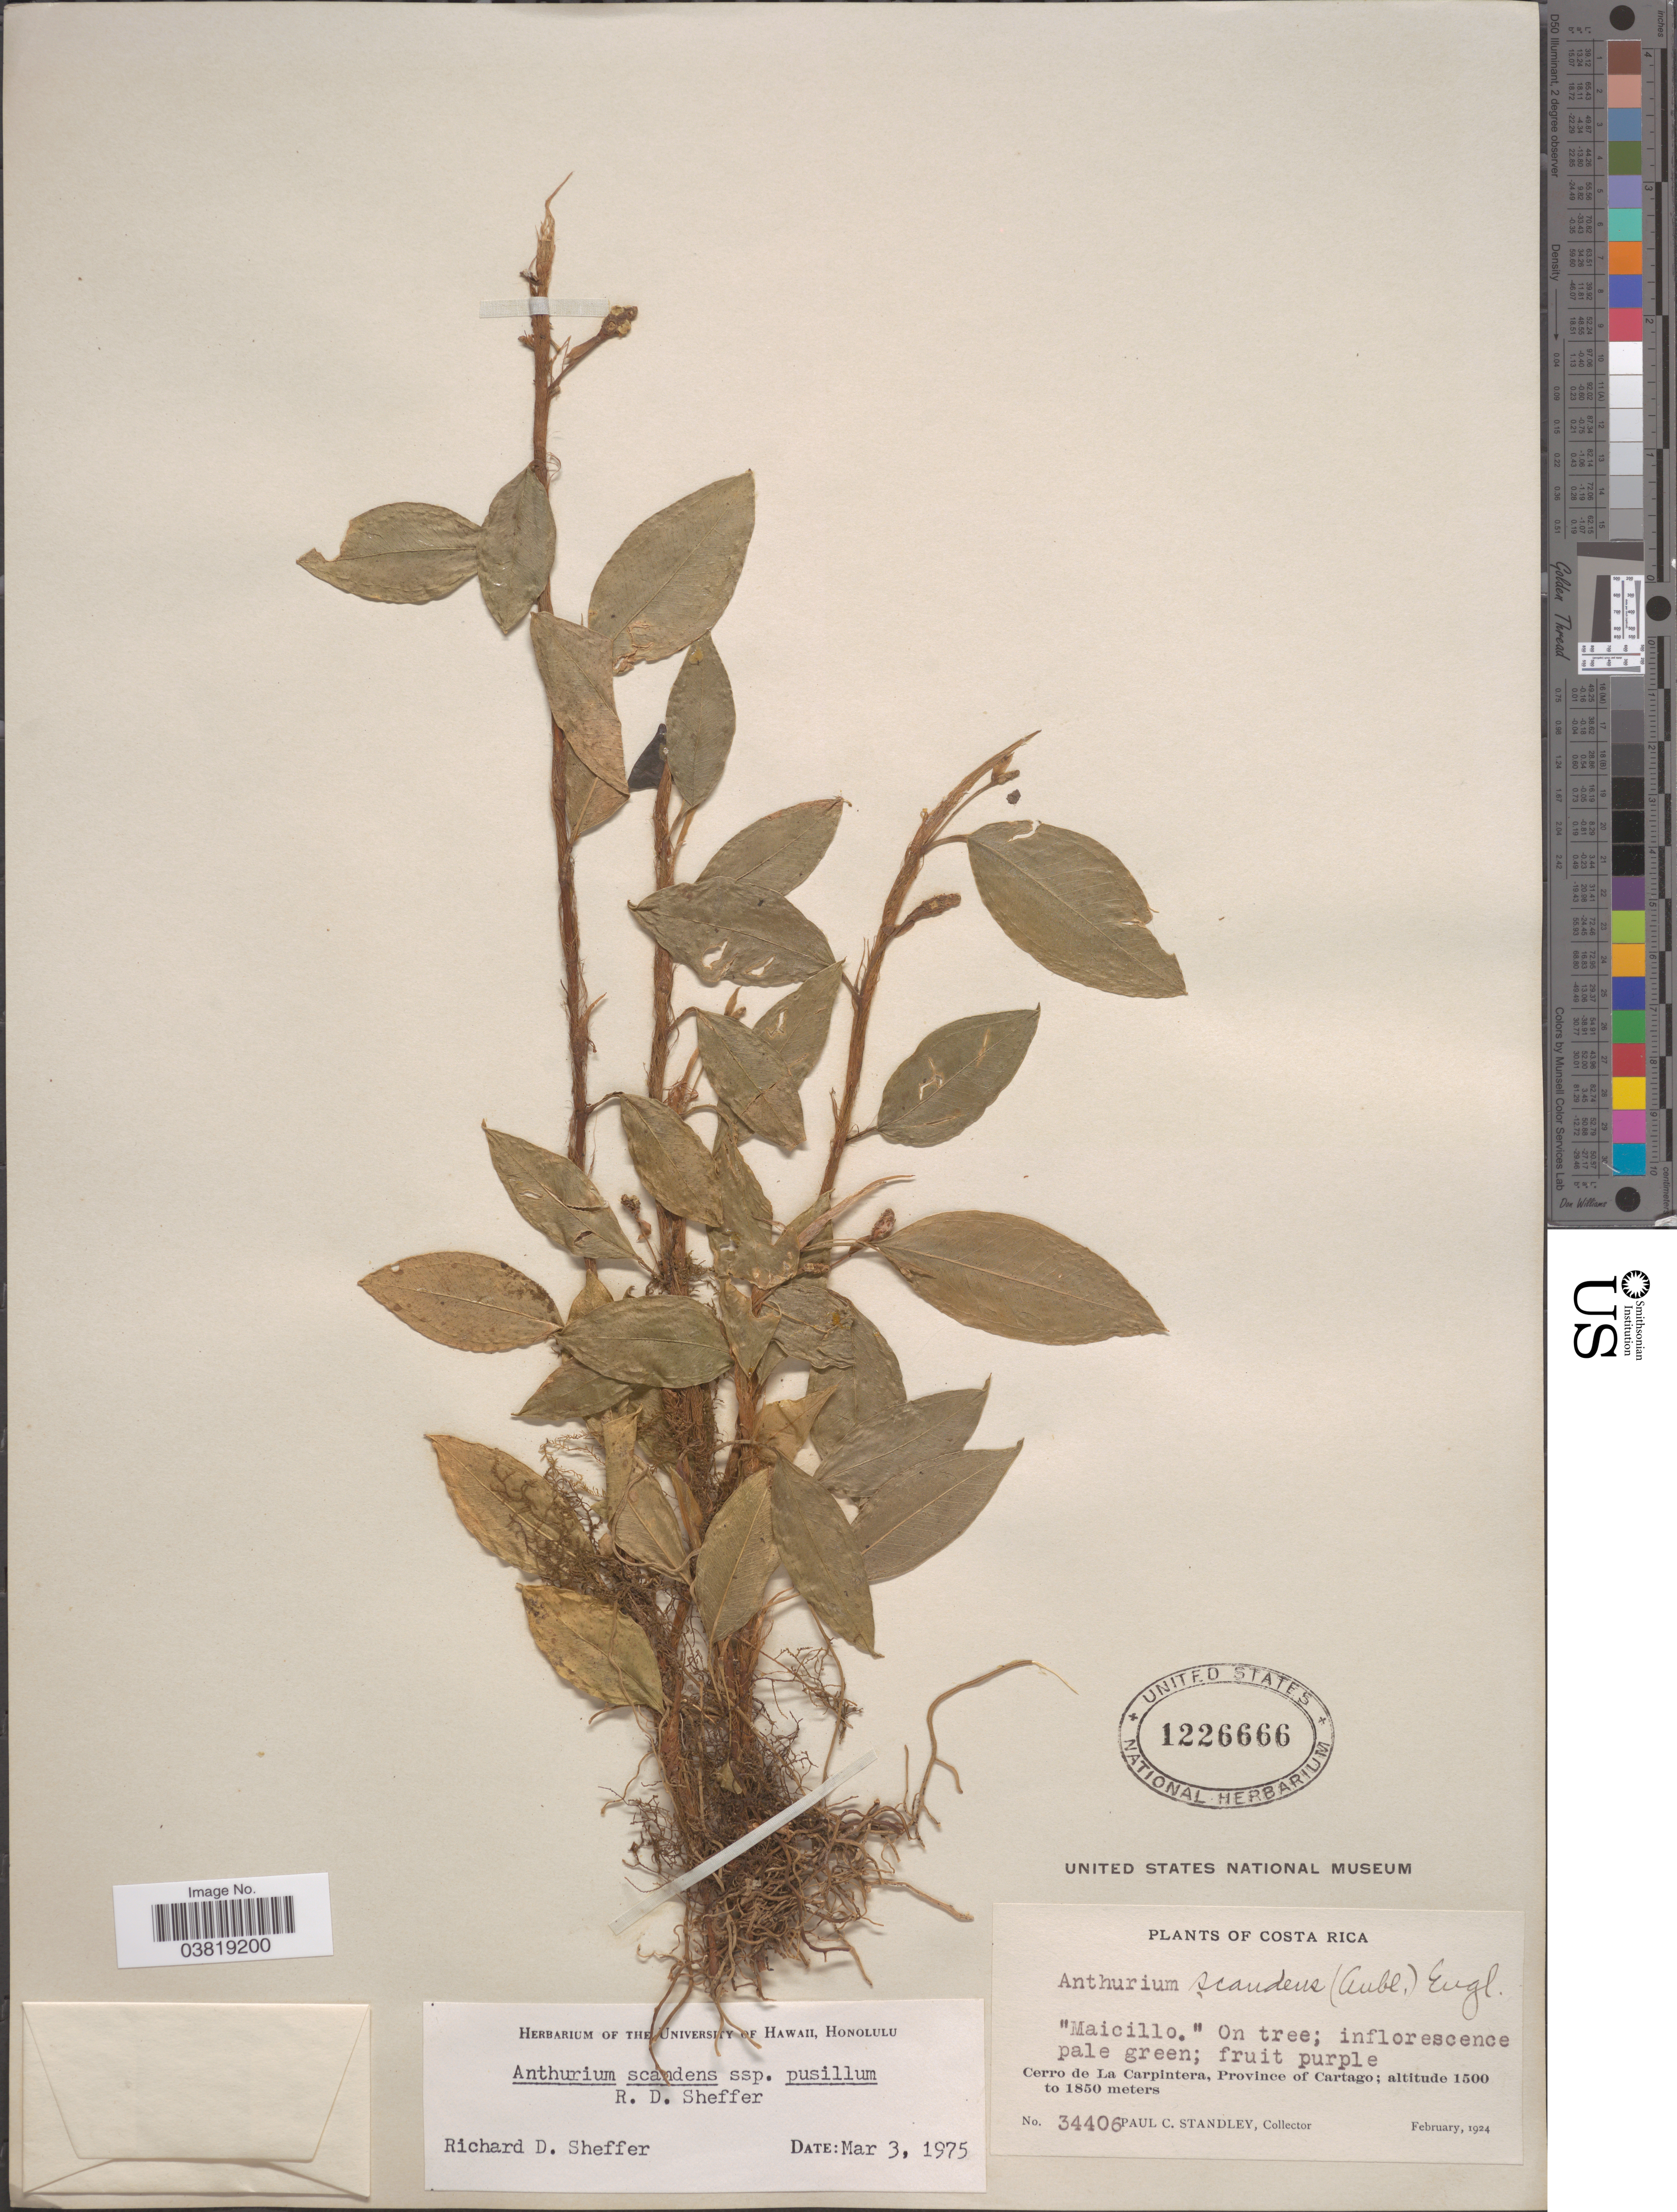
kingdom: Plantae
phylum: Tracheophyta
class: Liliopsida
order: Alismatales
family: Araceae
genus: Anthurium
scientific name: Anthurium scandens subsp. pusillum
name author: Sheffer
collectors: P. C. Standley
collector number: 34406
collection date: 1924-02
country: Costa Rica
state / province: Cartago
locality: Cerro de La Carpintera.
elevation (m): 1500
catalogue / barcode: US 1226666